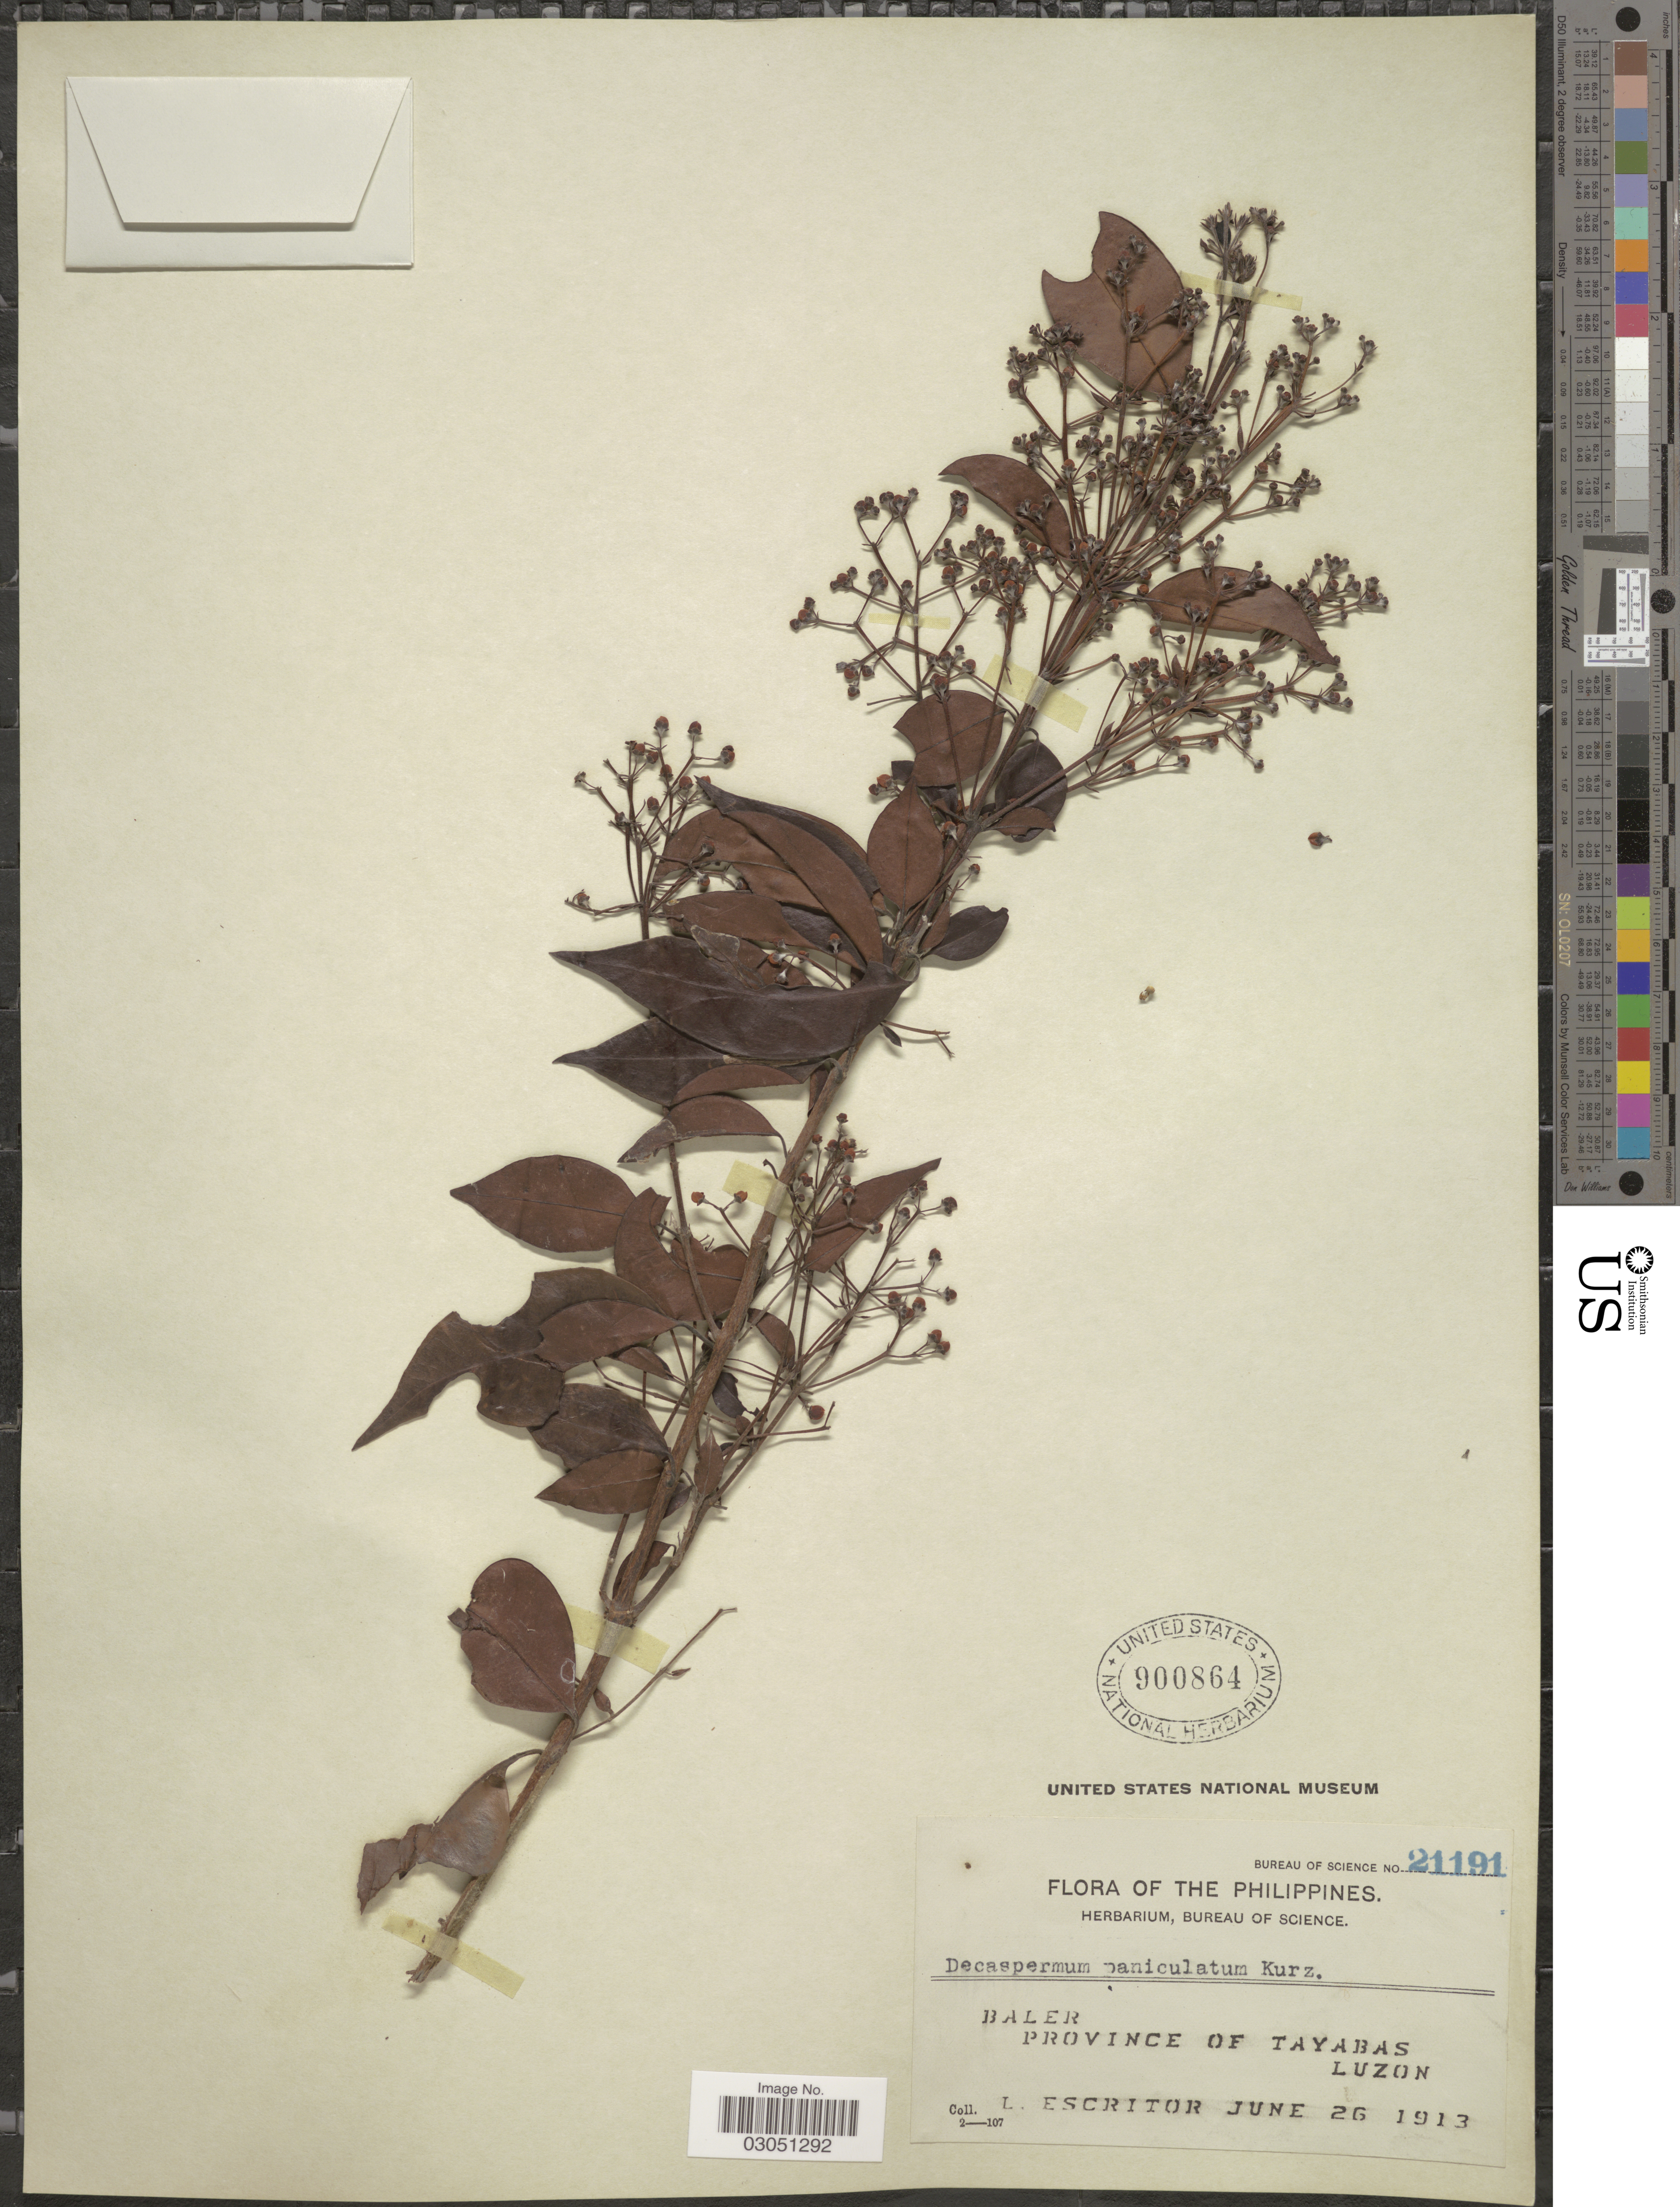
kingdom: Plantae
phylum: Tracheophyta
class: Magnoliopsida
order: Myrtales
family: Myrtaceae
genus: Decaspermum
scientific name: Decaspermum fruticosum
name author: J.R. Forst. & G. Forst.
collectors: L. Escritor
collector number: Bureau of science 21191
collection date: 1913-06-26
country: Philippines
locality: Baler, Province of Tayabas, Luzon.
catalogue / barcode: US 900864